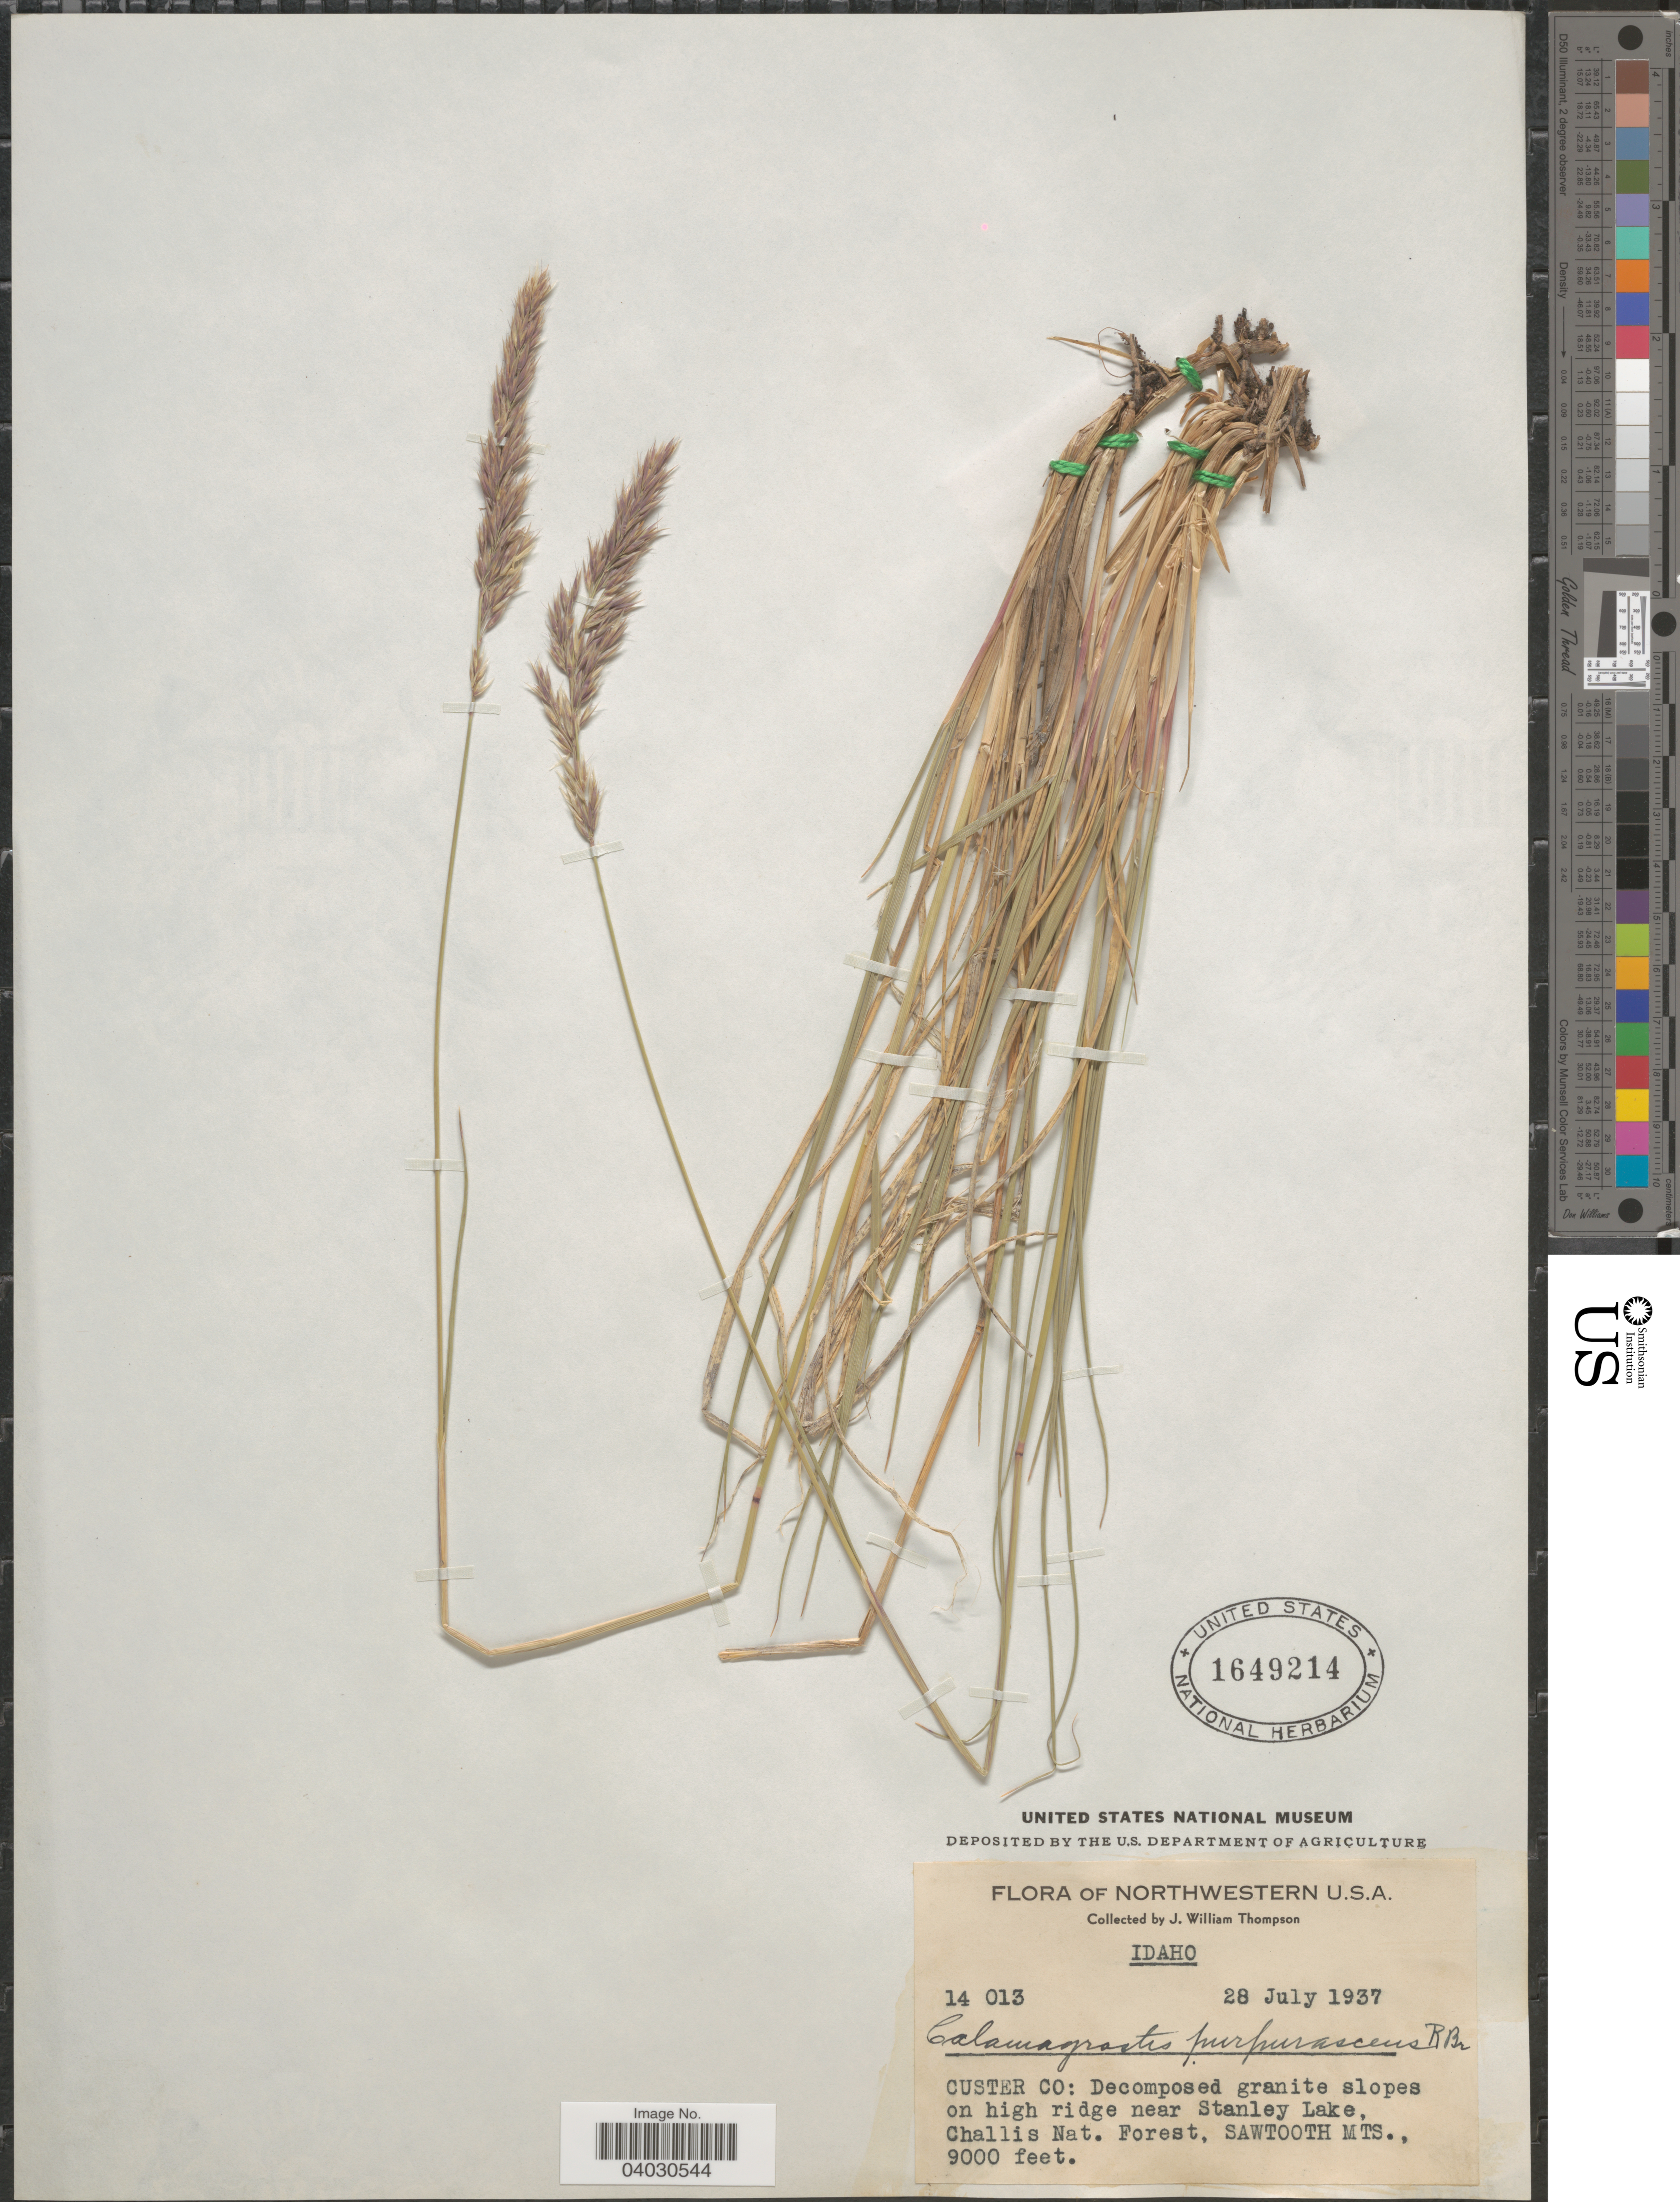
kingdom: Plantae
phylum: Tracheophyta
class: Liliopsida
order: Poales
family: Poaceae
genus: Calamagrostis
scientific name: Calamagrostis purpurascens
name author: R. Br.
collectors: J. W. Thompson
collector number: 14013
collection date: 1937-07-28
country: United States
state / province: Idaho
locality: Northwestern U. S. A. Custer Co: on high ridge near Stanley Lake, Challis Nat. Forest, Sawtooth Mts.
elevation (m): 2743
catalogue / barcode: US 1649214